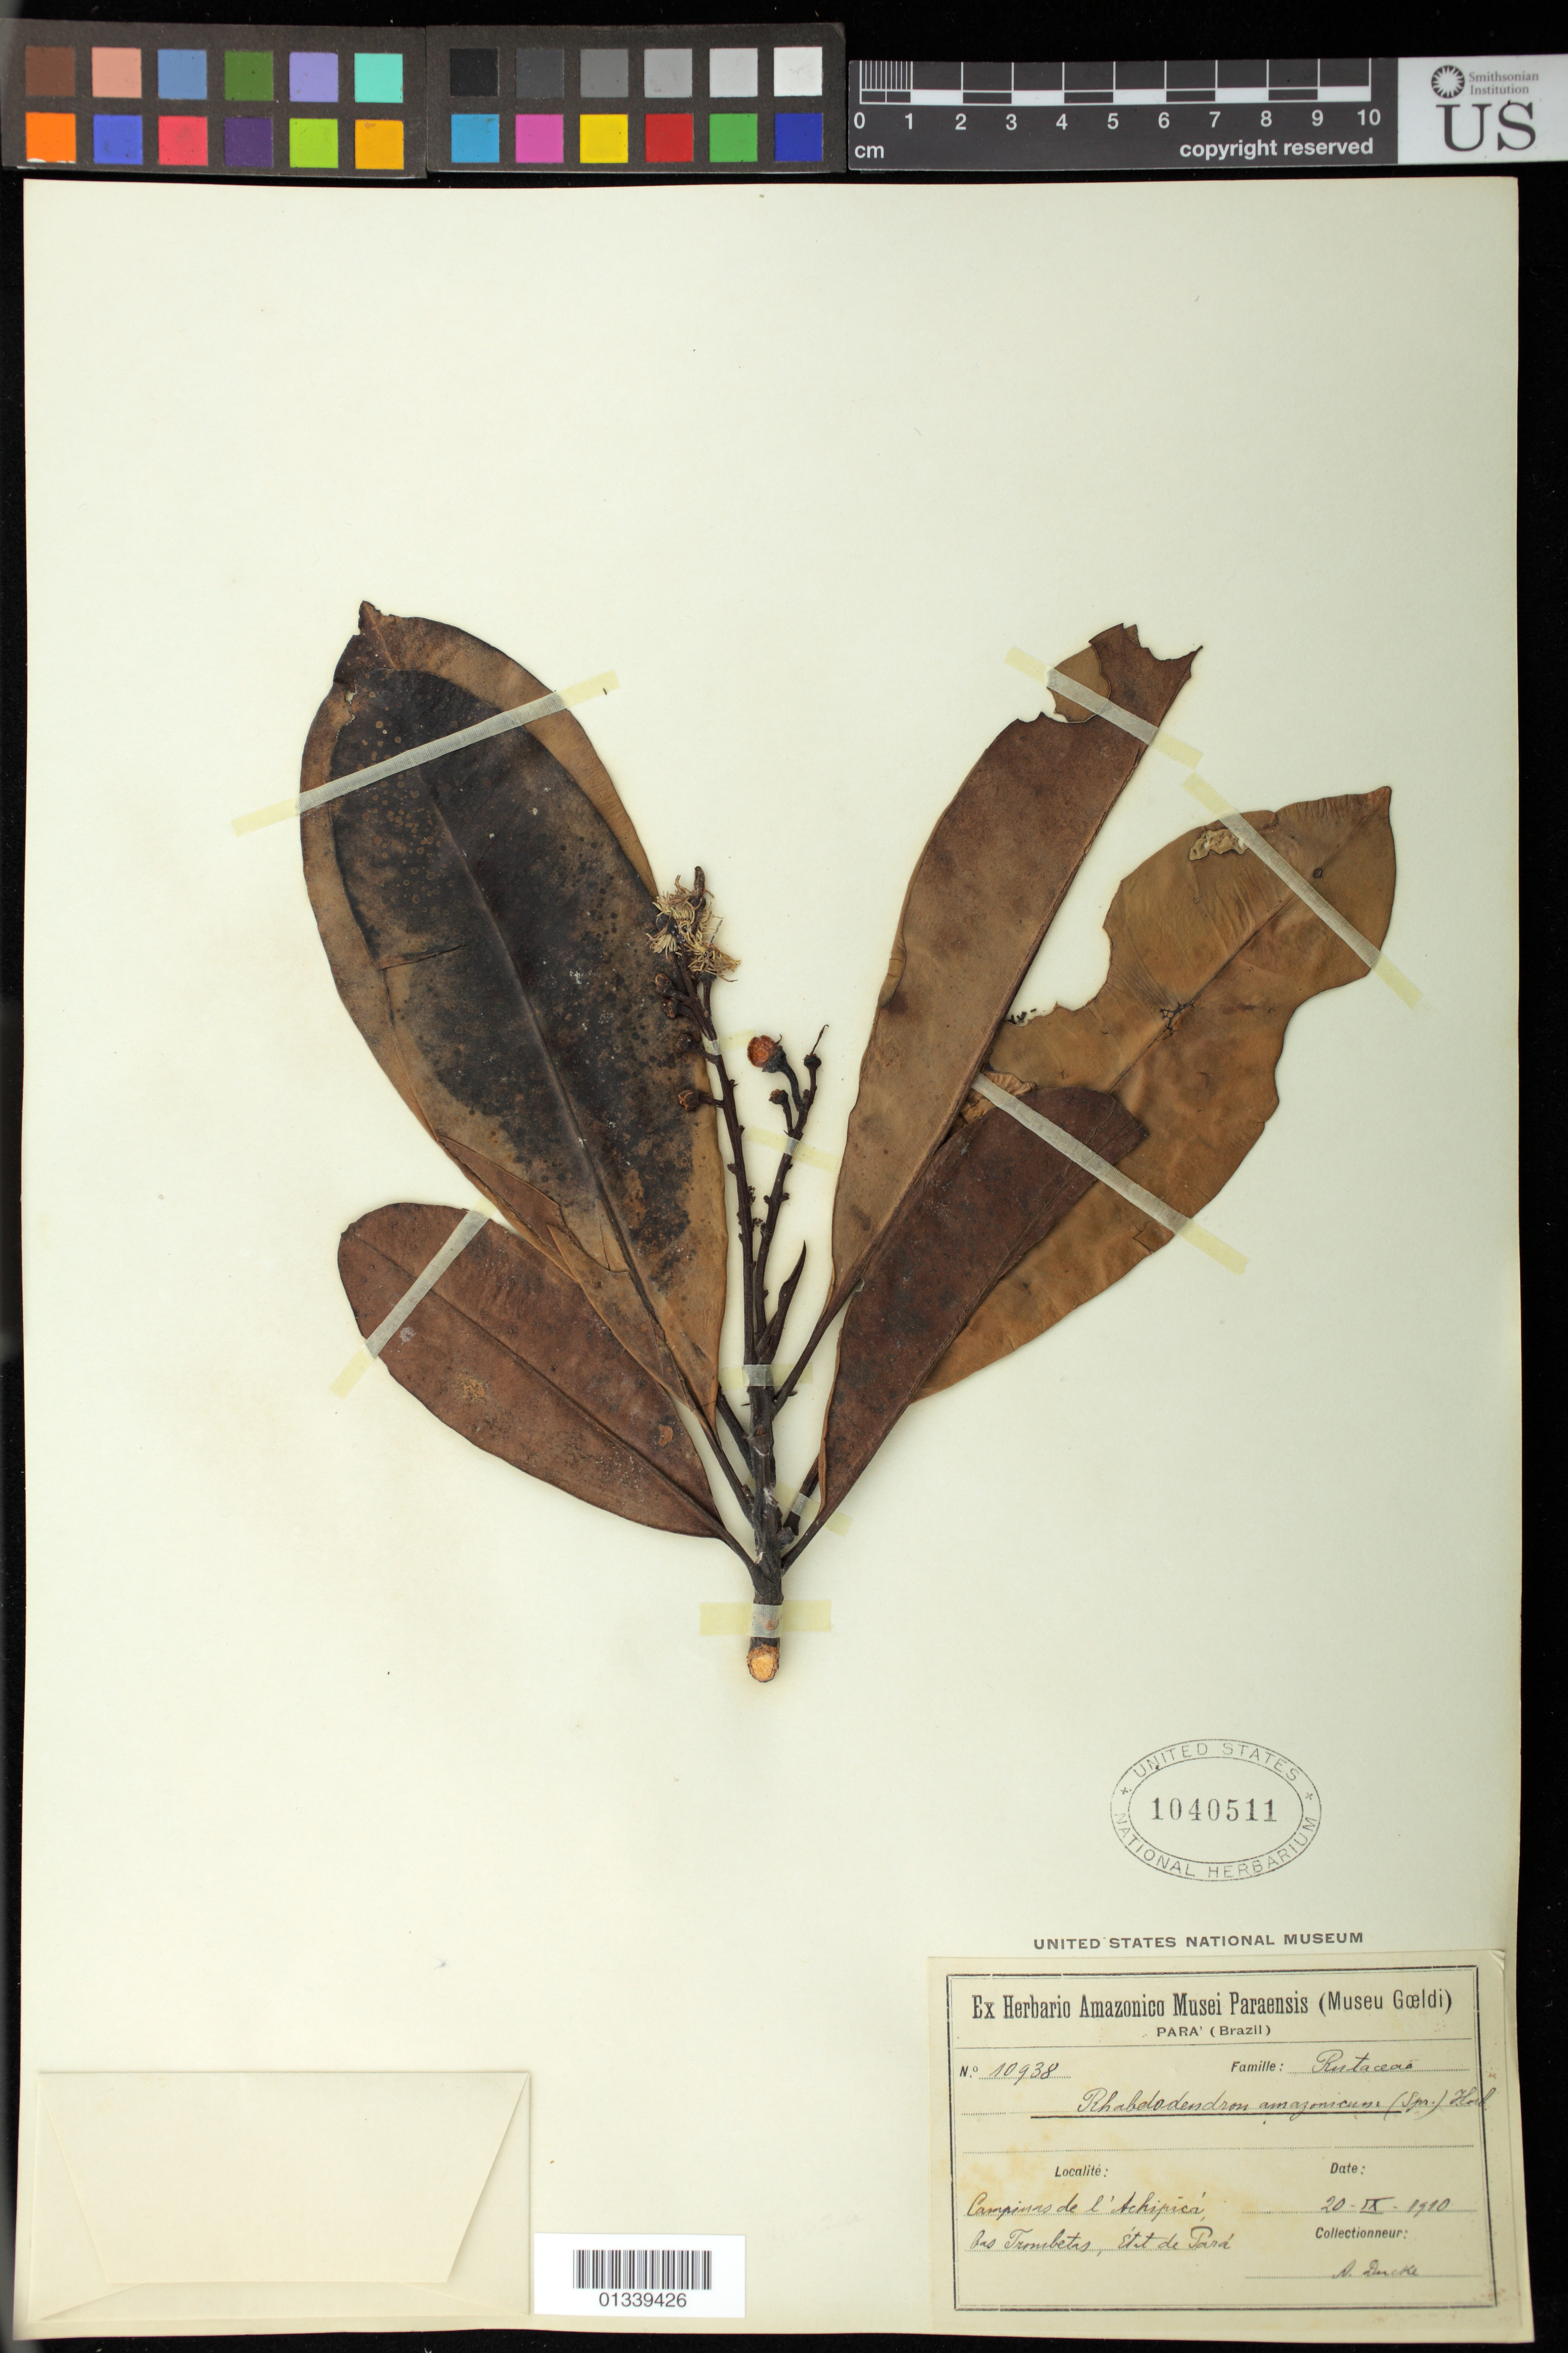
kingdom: Plantae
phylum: Tracheophyta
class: Magnoliopsida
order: Caryophyllales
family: Rhabdodendraceae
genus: Rhabdodendron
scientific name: Rhabdodendron amazonicum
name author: (Spruce ex Benth.) Huber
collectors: A. Ducke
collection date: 1910-09-20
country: Brazil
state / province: Pará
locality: Campinas de l´Achipicá, bas Trombetas.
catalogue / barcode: US 1040511